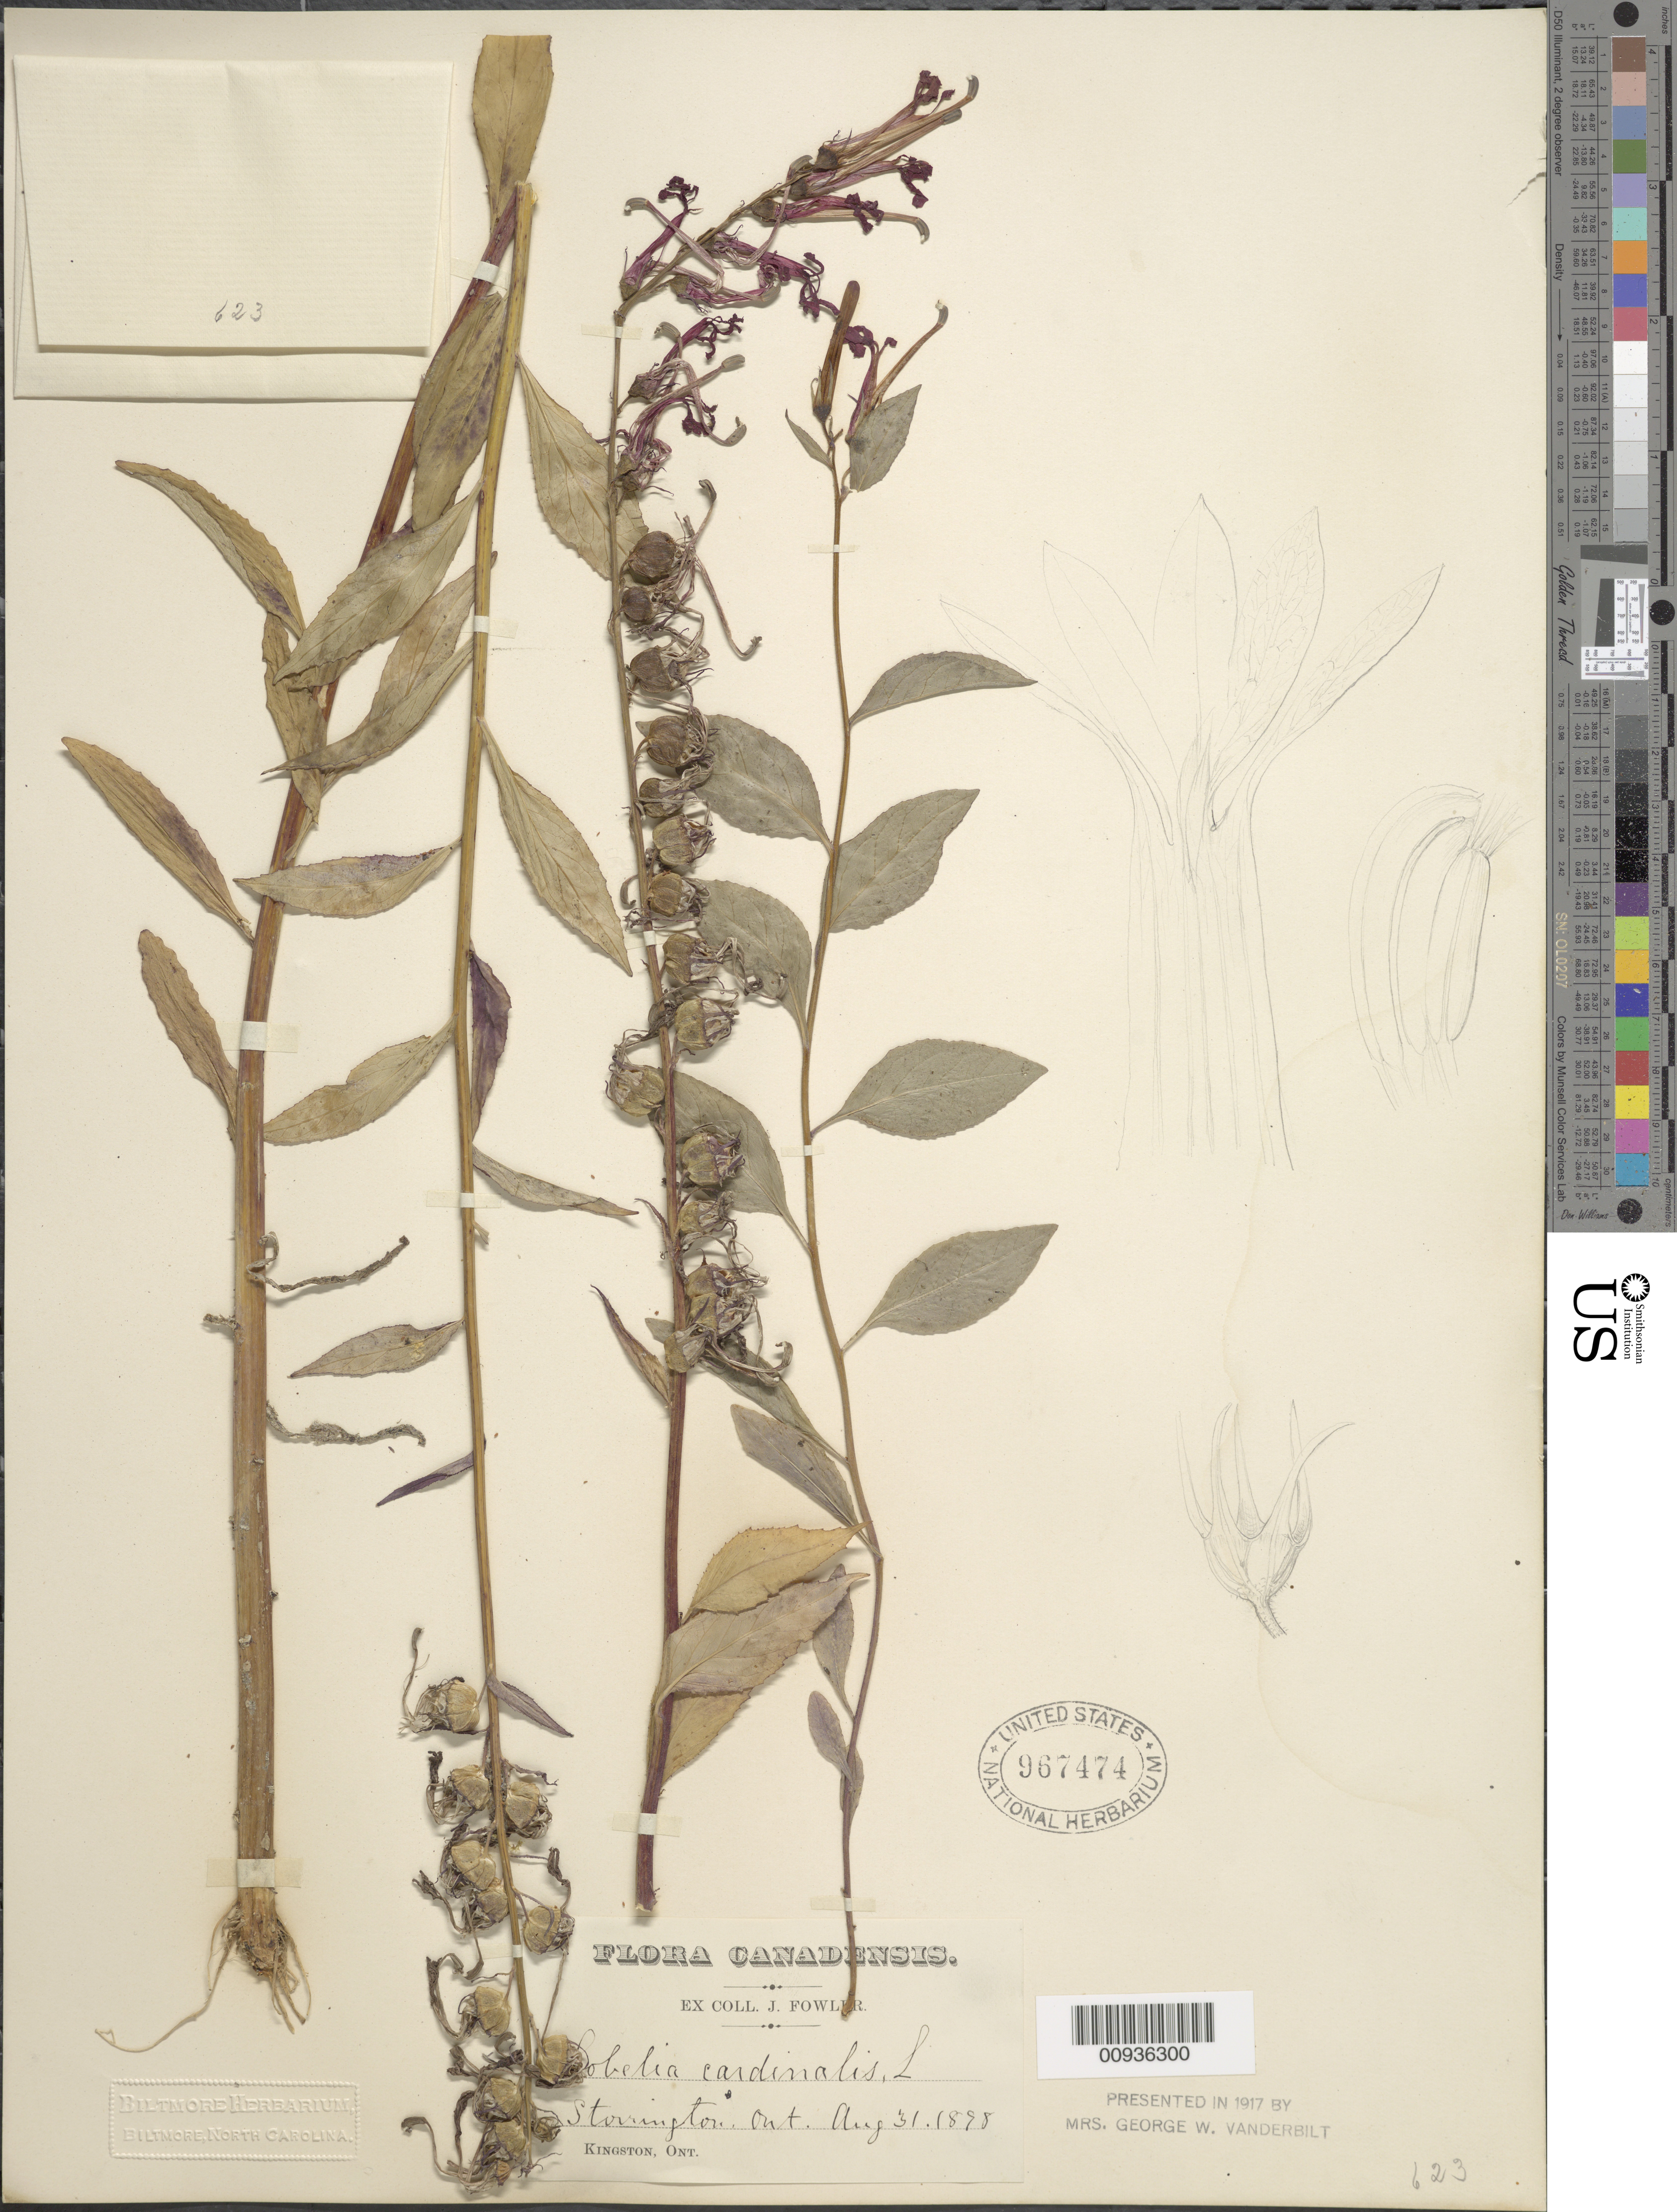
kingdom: Plantae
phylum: Tracheophyta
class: Magnoliopsida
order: Asterales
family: Campanulaceae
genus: Lobelia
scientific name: Lobelia cardinalis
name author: L.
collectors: J. P. Fowler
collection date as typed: Aug. 31, 1898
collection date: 1898-08-31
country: Canada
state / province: Ontario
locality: Storrington, Kingston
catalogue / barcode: US 967474